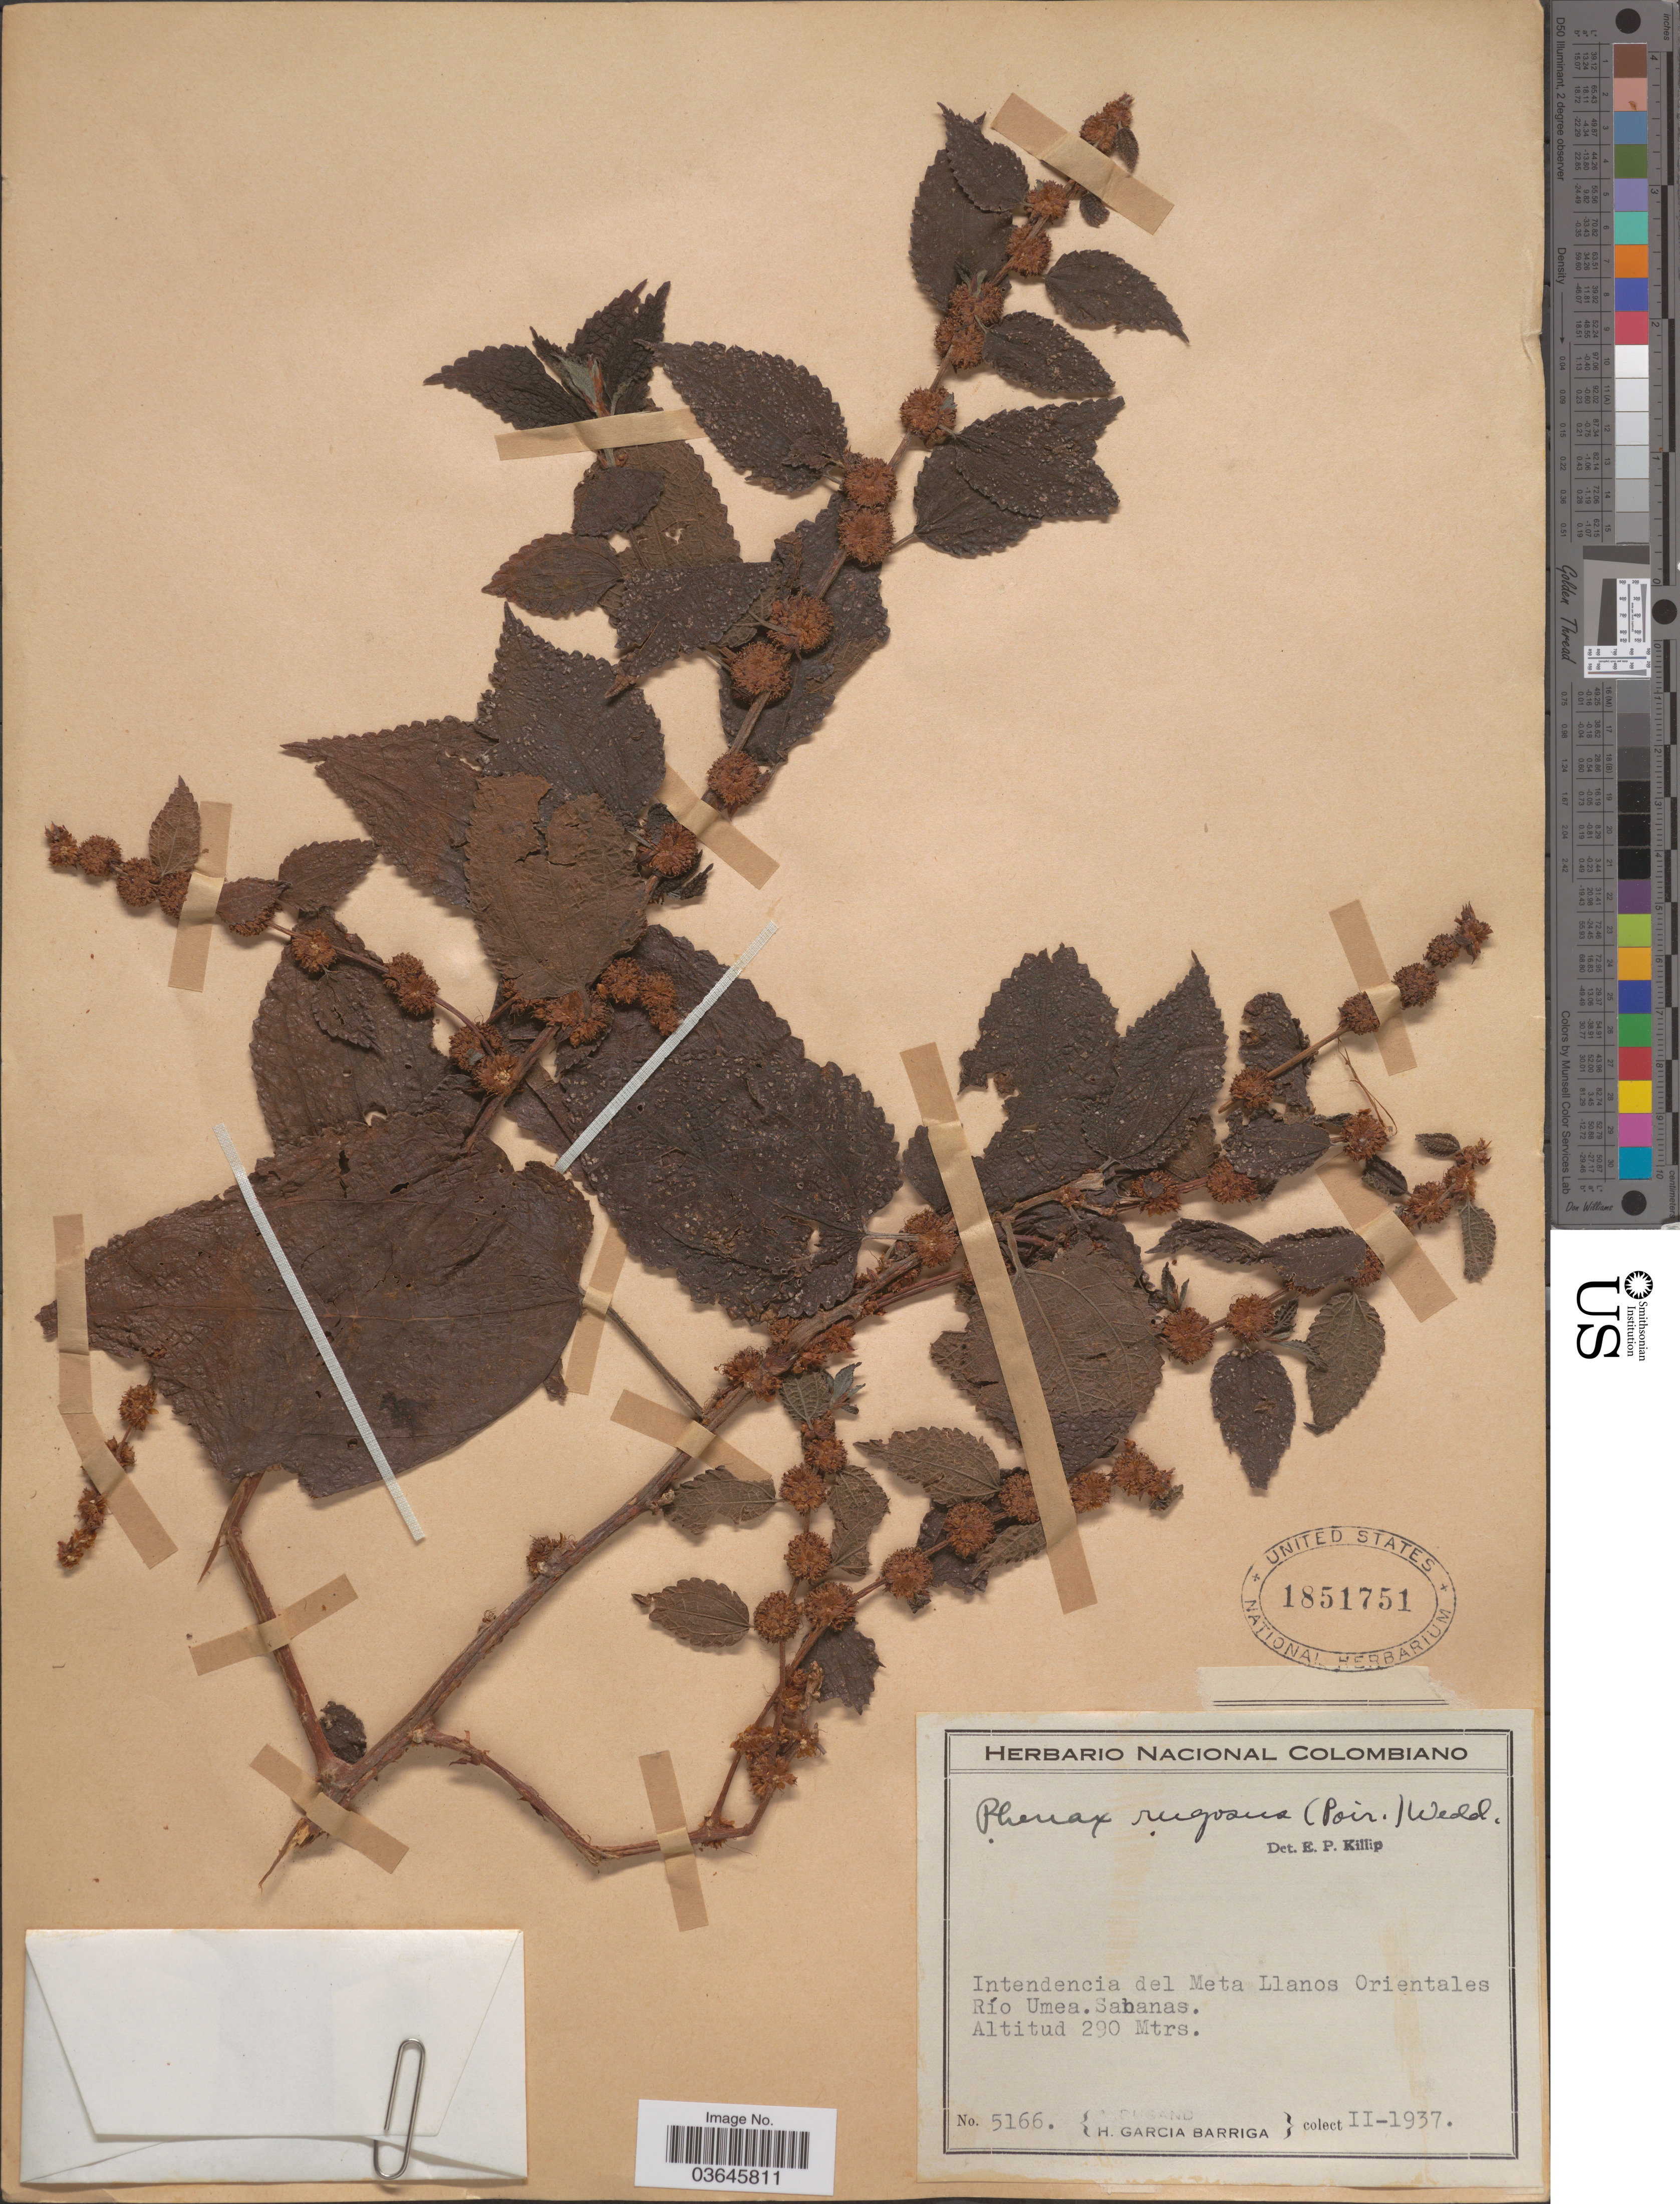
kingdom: Plantae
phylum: Tracheophyta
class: Magnoliopsida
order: Rosales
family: Urticaceae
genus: Phenax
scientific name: Phenax rugosus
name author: (Poir.) Wedd.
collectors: A. Dugand & H. García Barriga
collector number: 5166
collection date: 1937-02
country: Colombia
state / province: Meta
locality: Intendencia del Meta Llanos Orientales Río Umea. Sabanas.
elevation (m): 290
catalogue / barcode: US 1851751